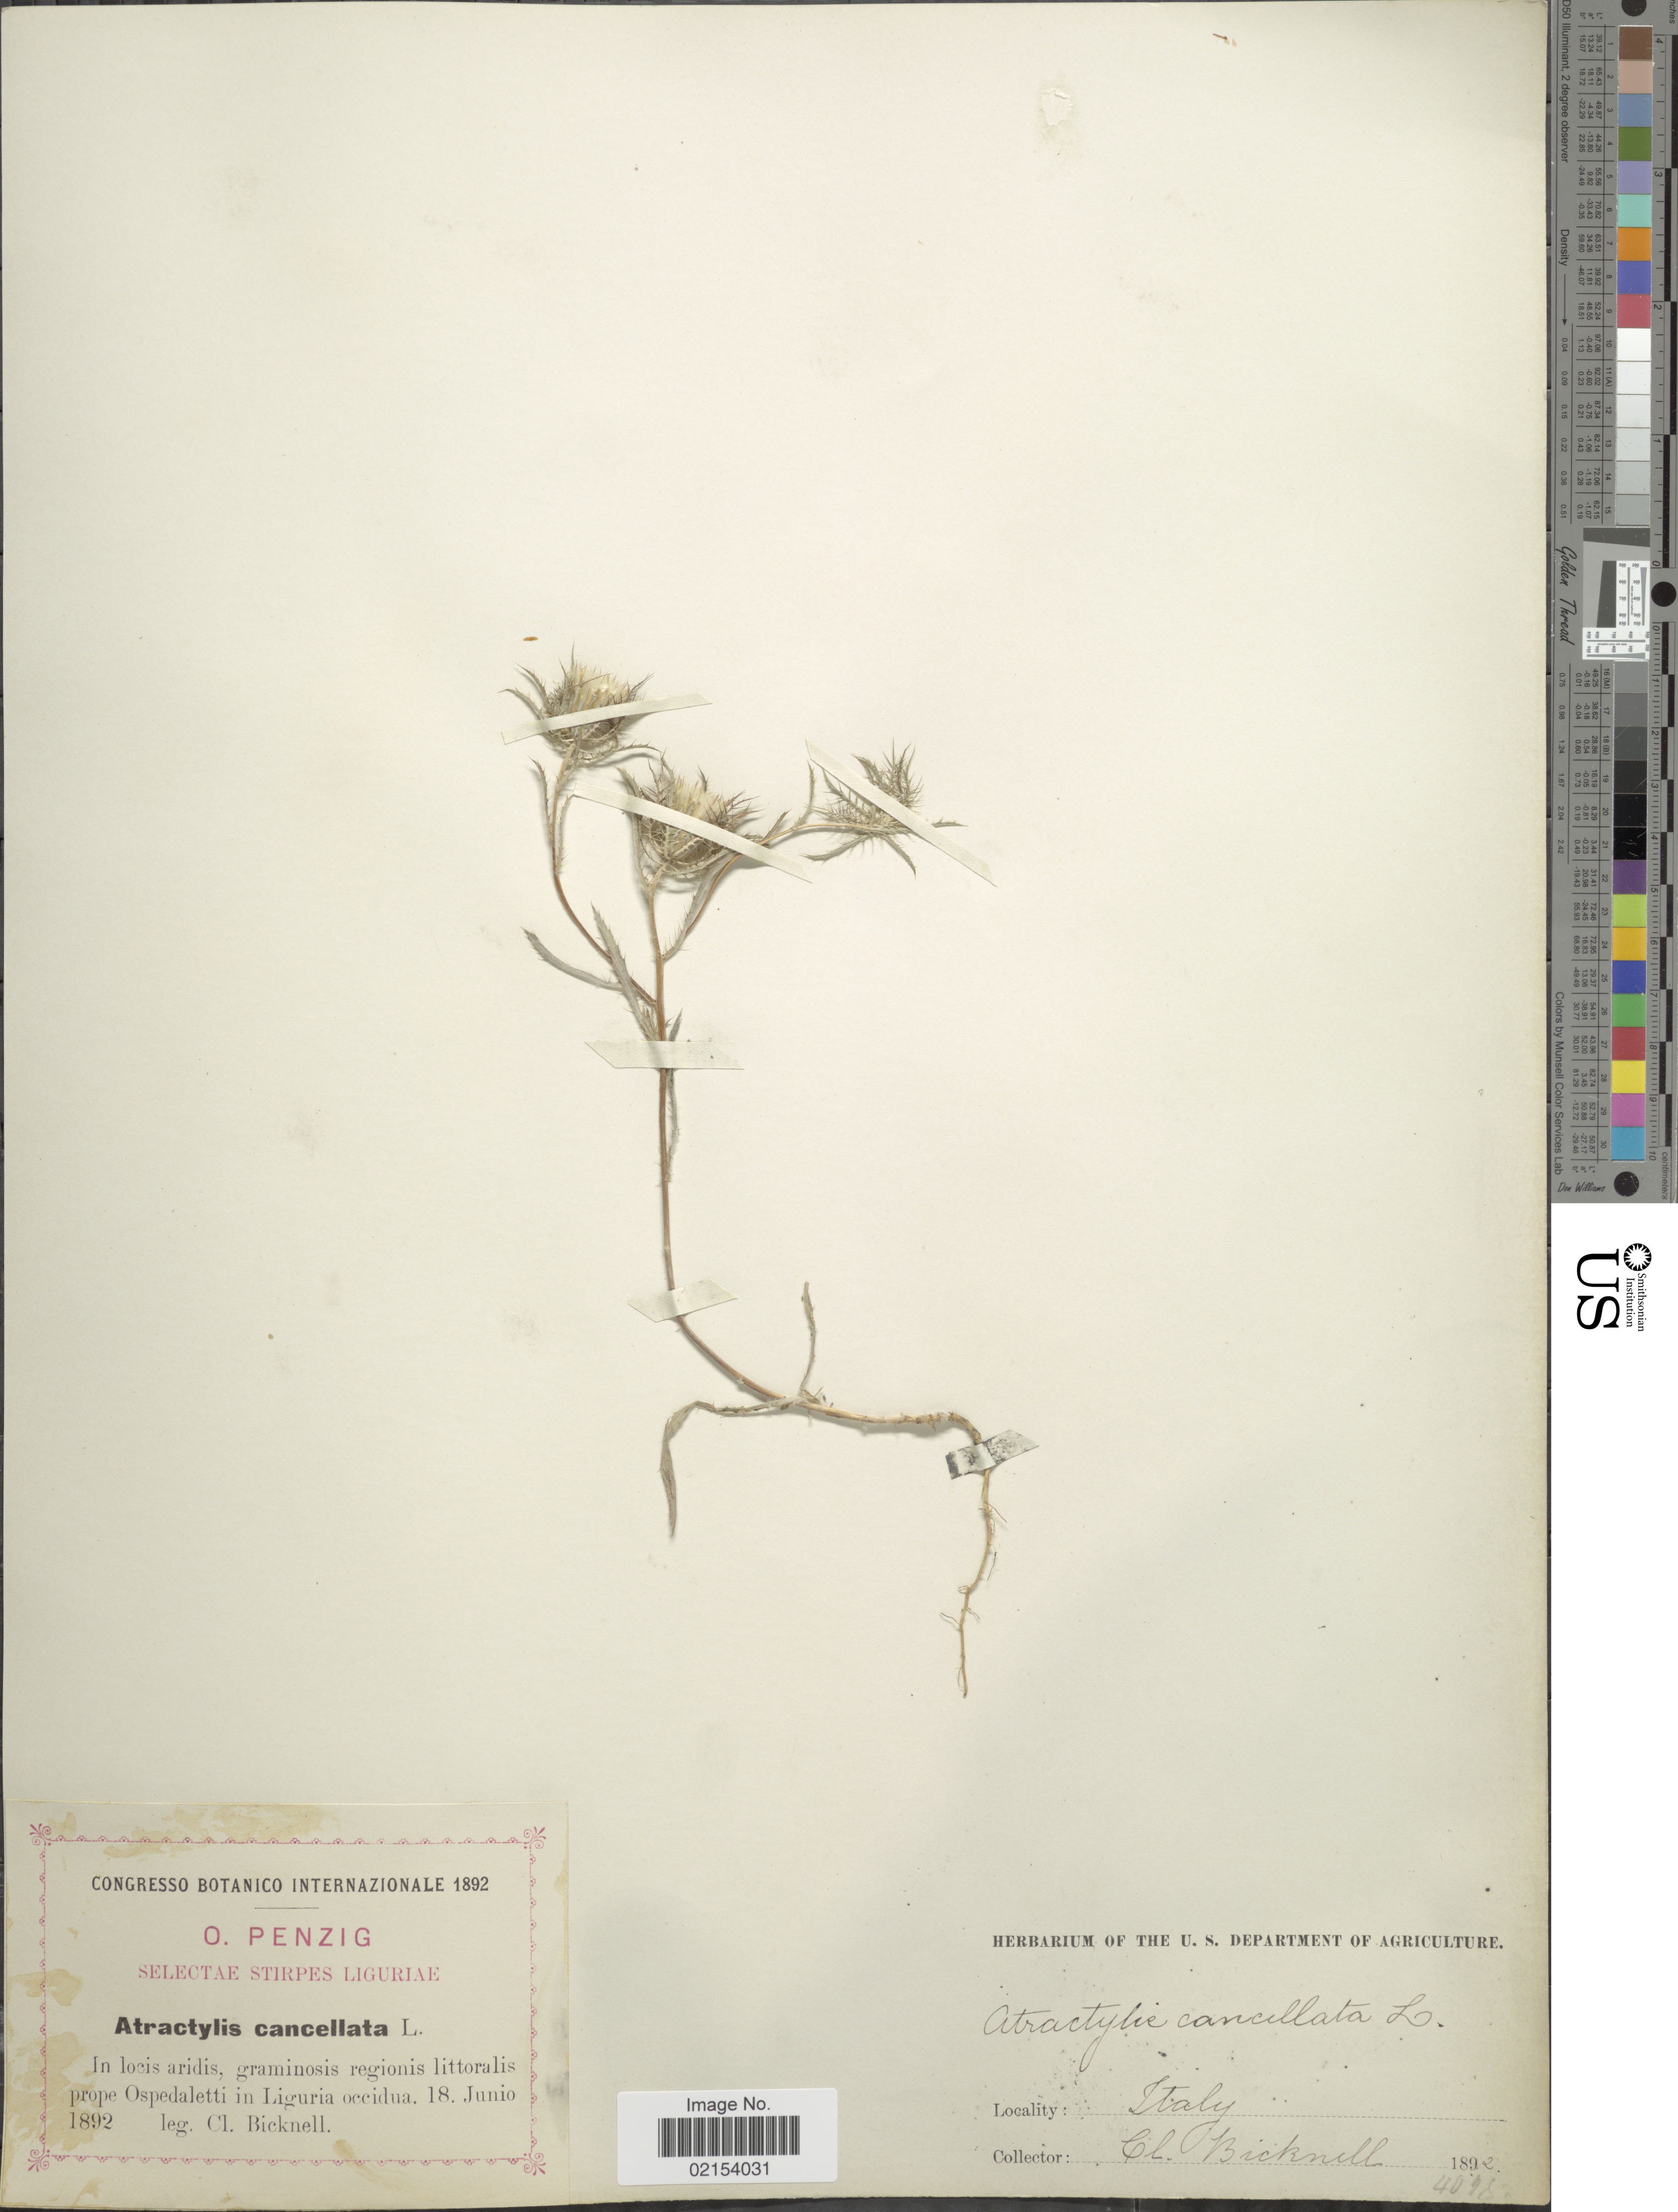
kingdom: Plantae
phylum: Tracheophyta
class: Magnoliopsida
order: Asterales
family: Asteraceae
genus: Atractylis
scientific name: Atractylis cancellata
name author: L.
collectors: C. Bicknell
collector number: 3?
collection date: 1892-06-18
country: Italy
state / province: Liguria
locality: Prope Ospedaletti